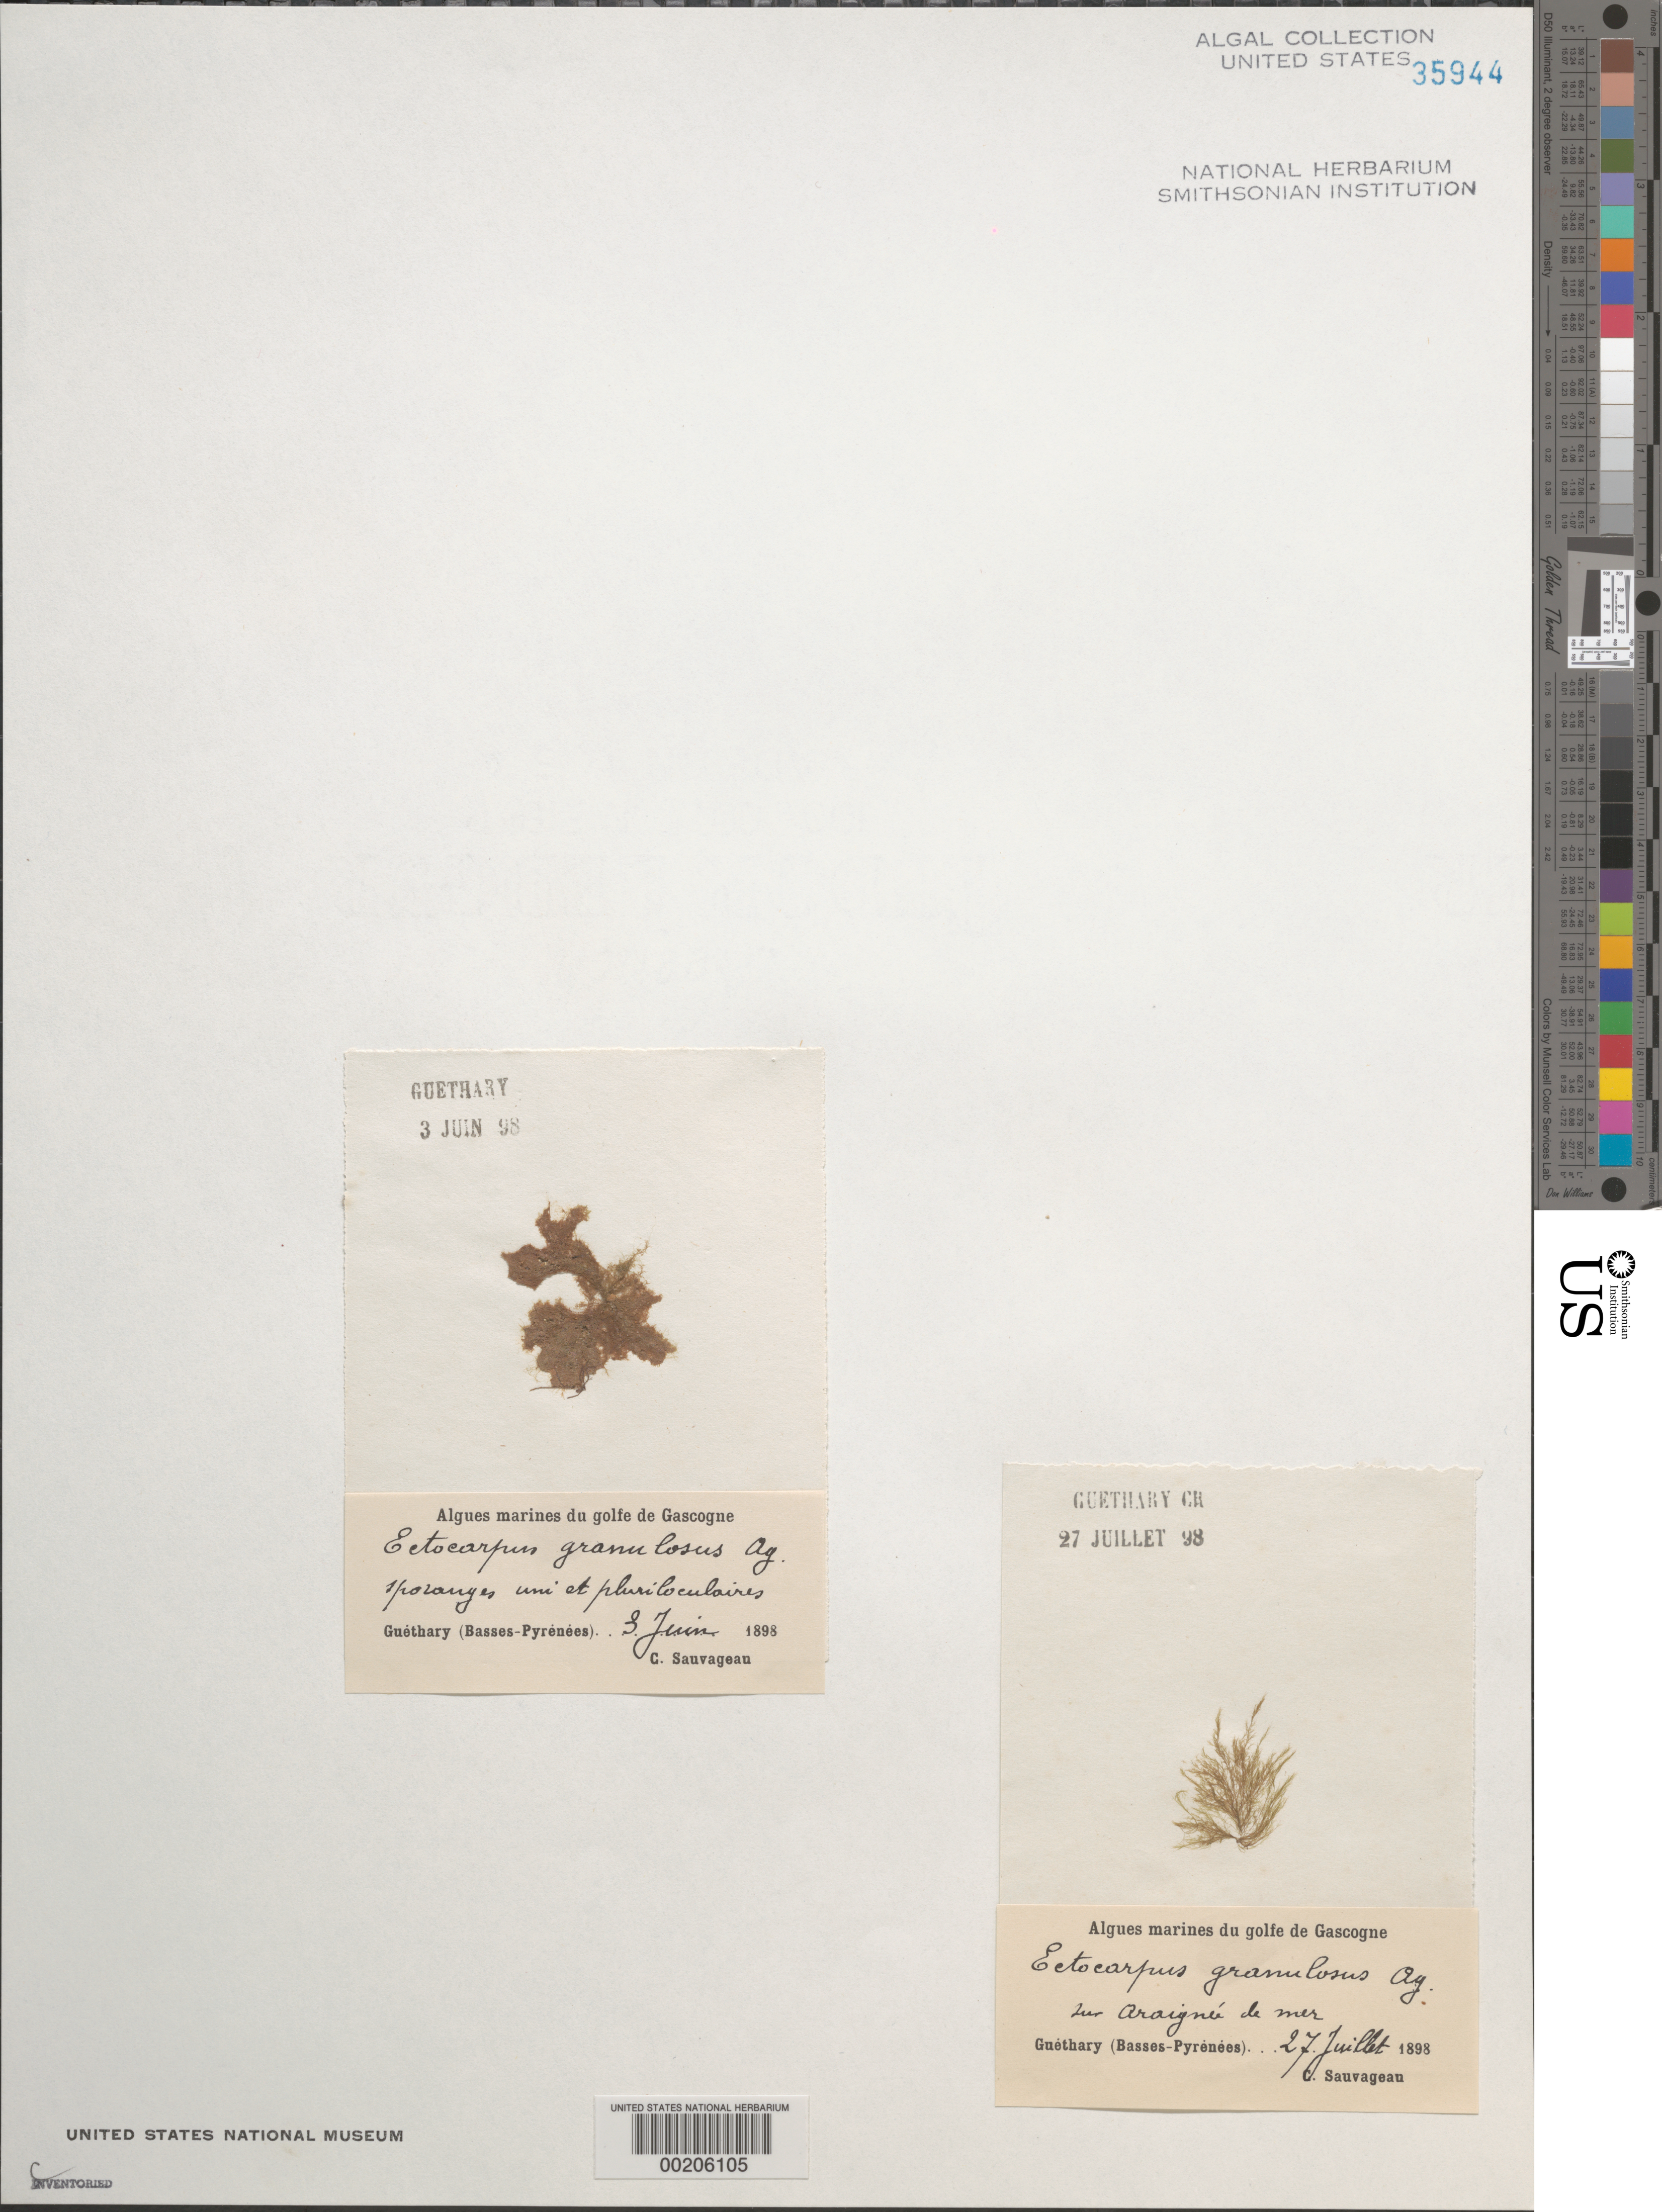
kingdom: Chromista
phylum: Ochrophyta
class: Phaeophyceae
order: Ectocarpales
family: Acinetosporaceae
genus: Hincksia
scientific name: Hincksia granulosa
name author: (Sm.) P.C. Silva in P.C. Silva et al.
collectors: C. F. Sauvageau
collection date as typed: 03 Jun 1898 AND 27 Jul 1898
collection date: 1898-06-03,1898-07-27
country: France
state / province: Nouvelle-Aquitaine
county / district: Pyrénées-Atlantiques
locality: Guethary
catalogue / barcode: US 35944